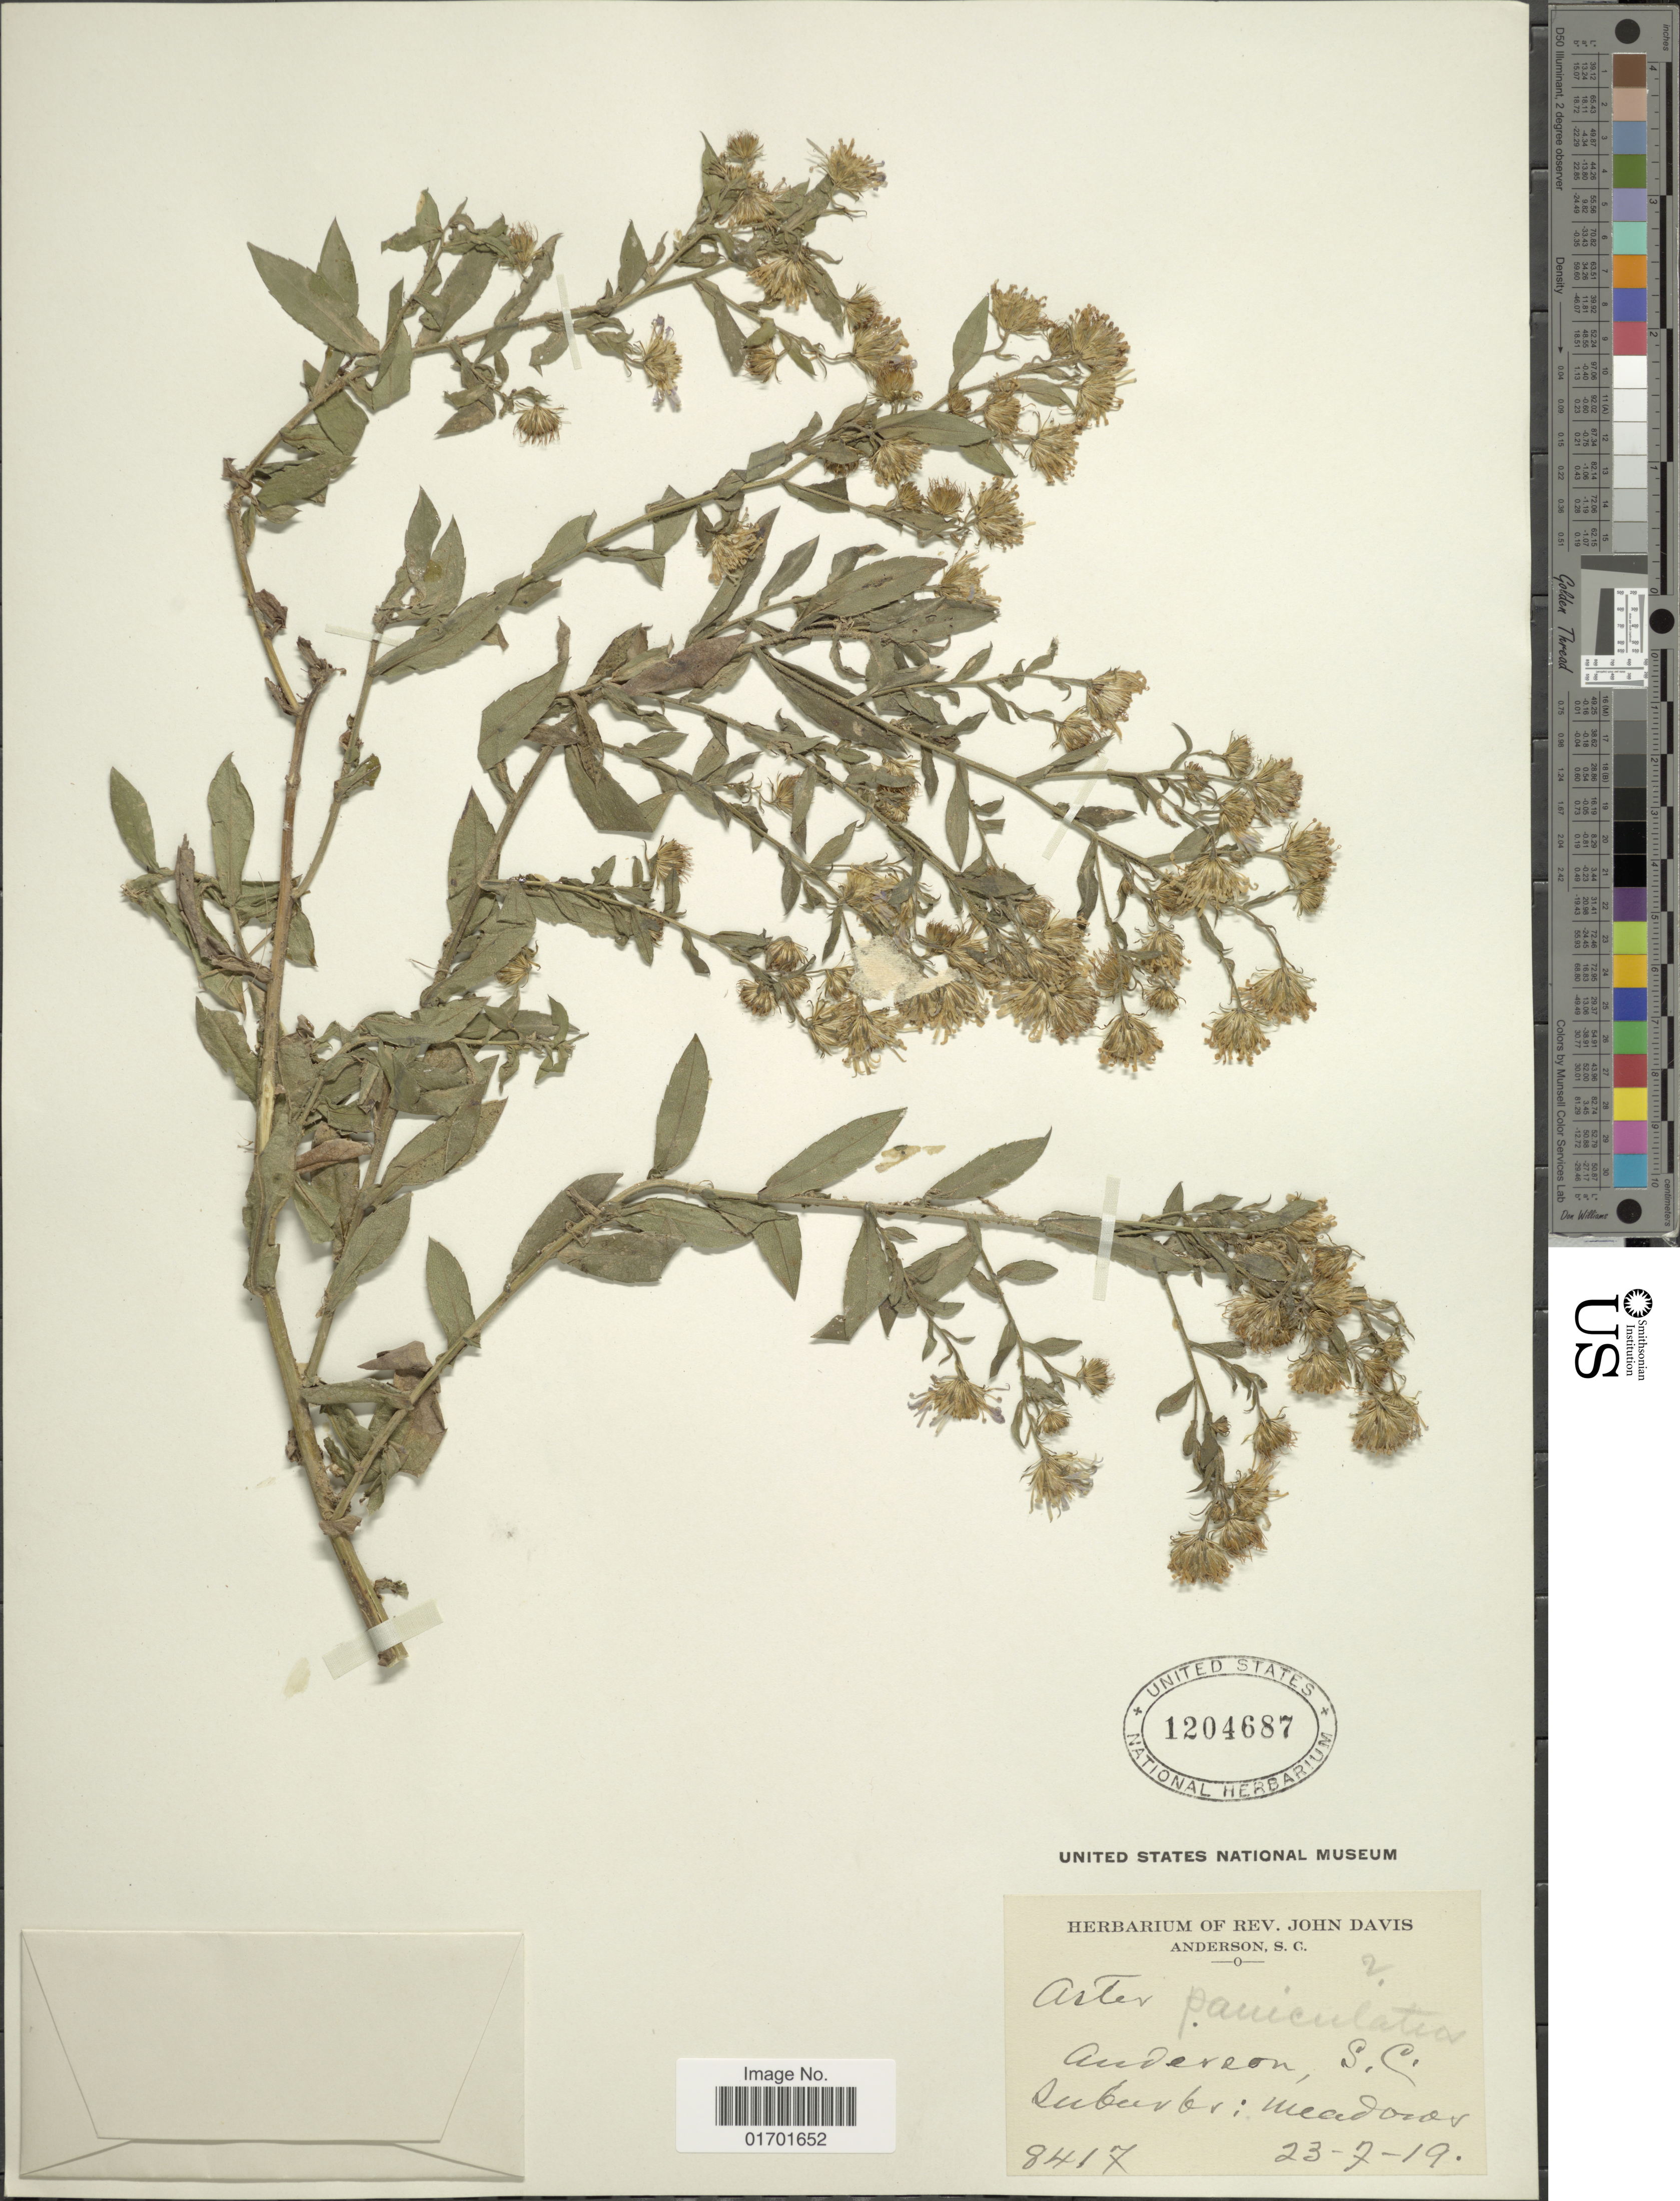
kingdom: Plantae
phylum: Tracheophyta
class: Magnoliopsida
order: Asterales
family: Asteraceae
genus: Symphyotrichum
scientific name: Symphyotrichum lanceolatum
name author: (Willd.) G.L. Nesom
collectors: ex herb. Rev. John Davis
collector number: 8417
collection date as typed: Transcribed d/m/y: 23/7/19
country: United States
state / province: South Carolina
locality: Anderson, Suburbs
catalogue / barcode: US 1204687